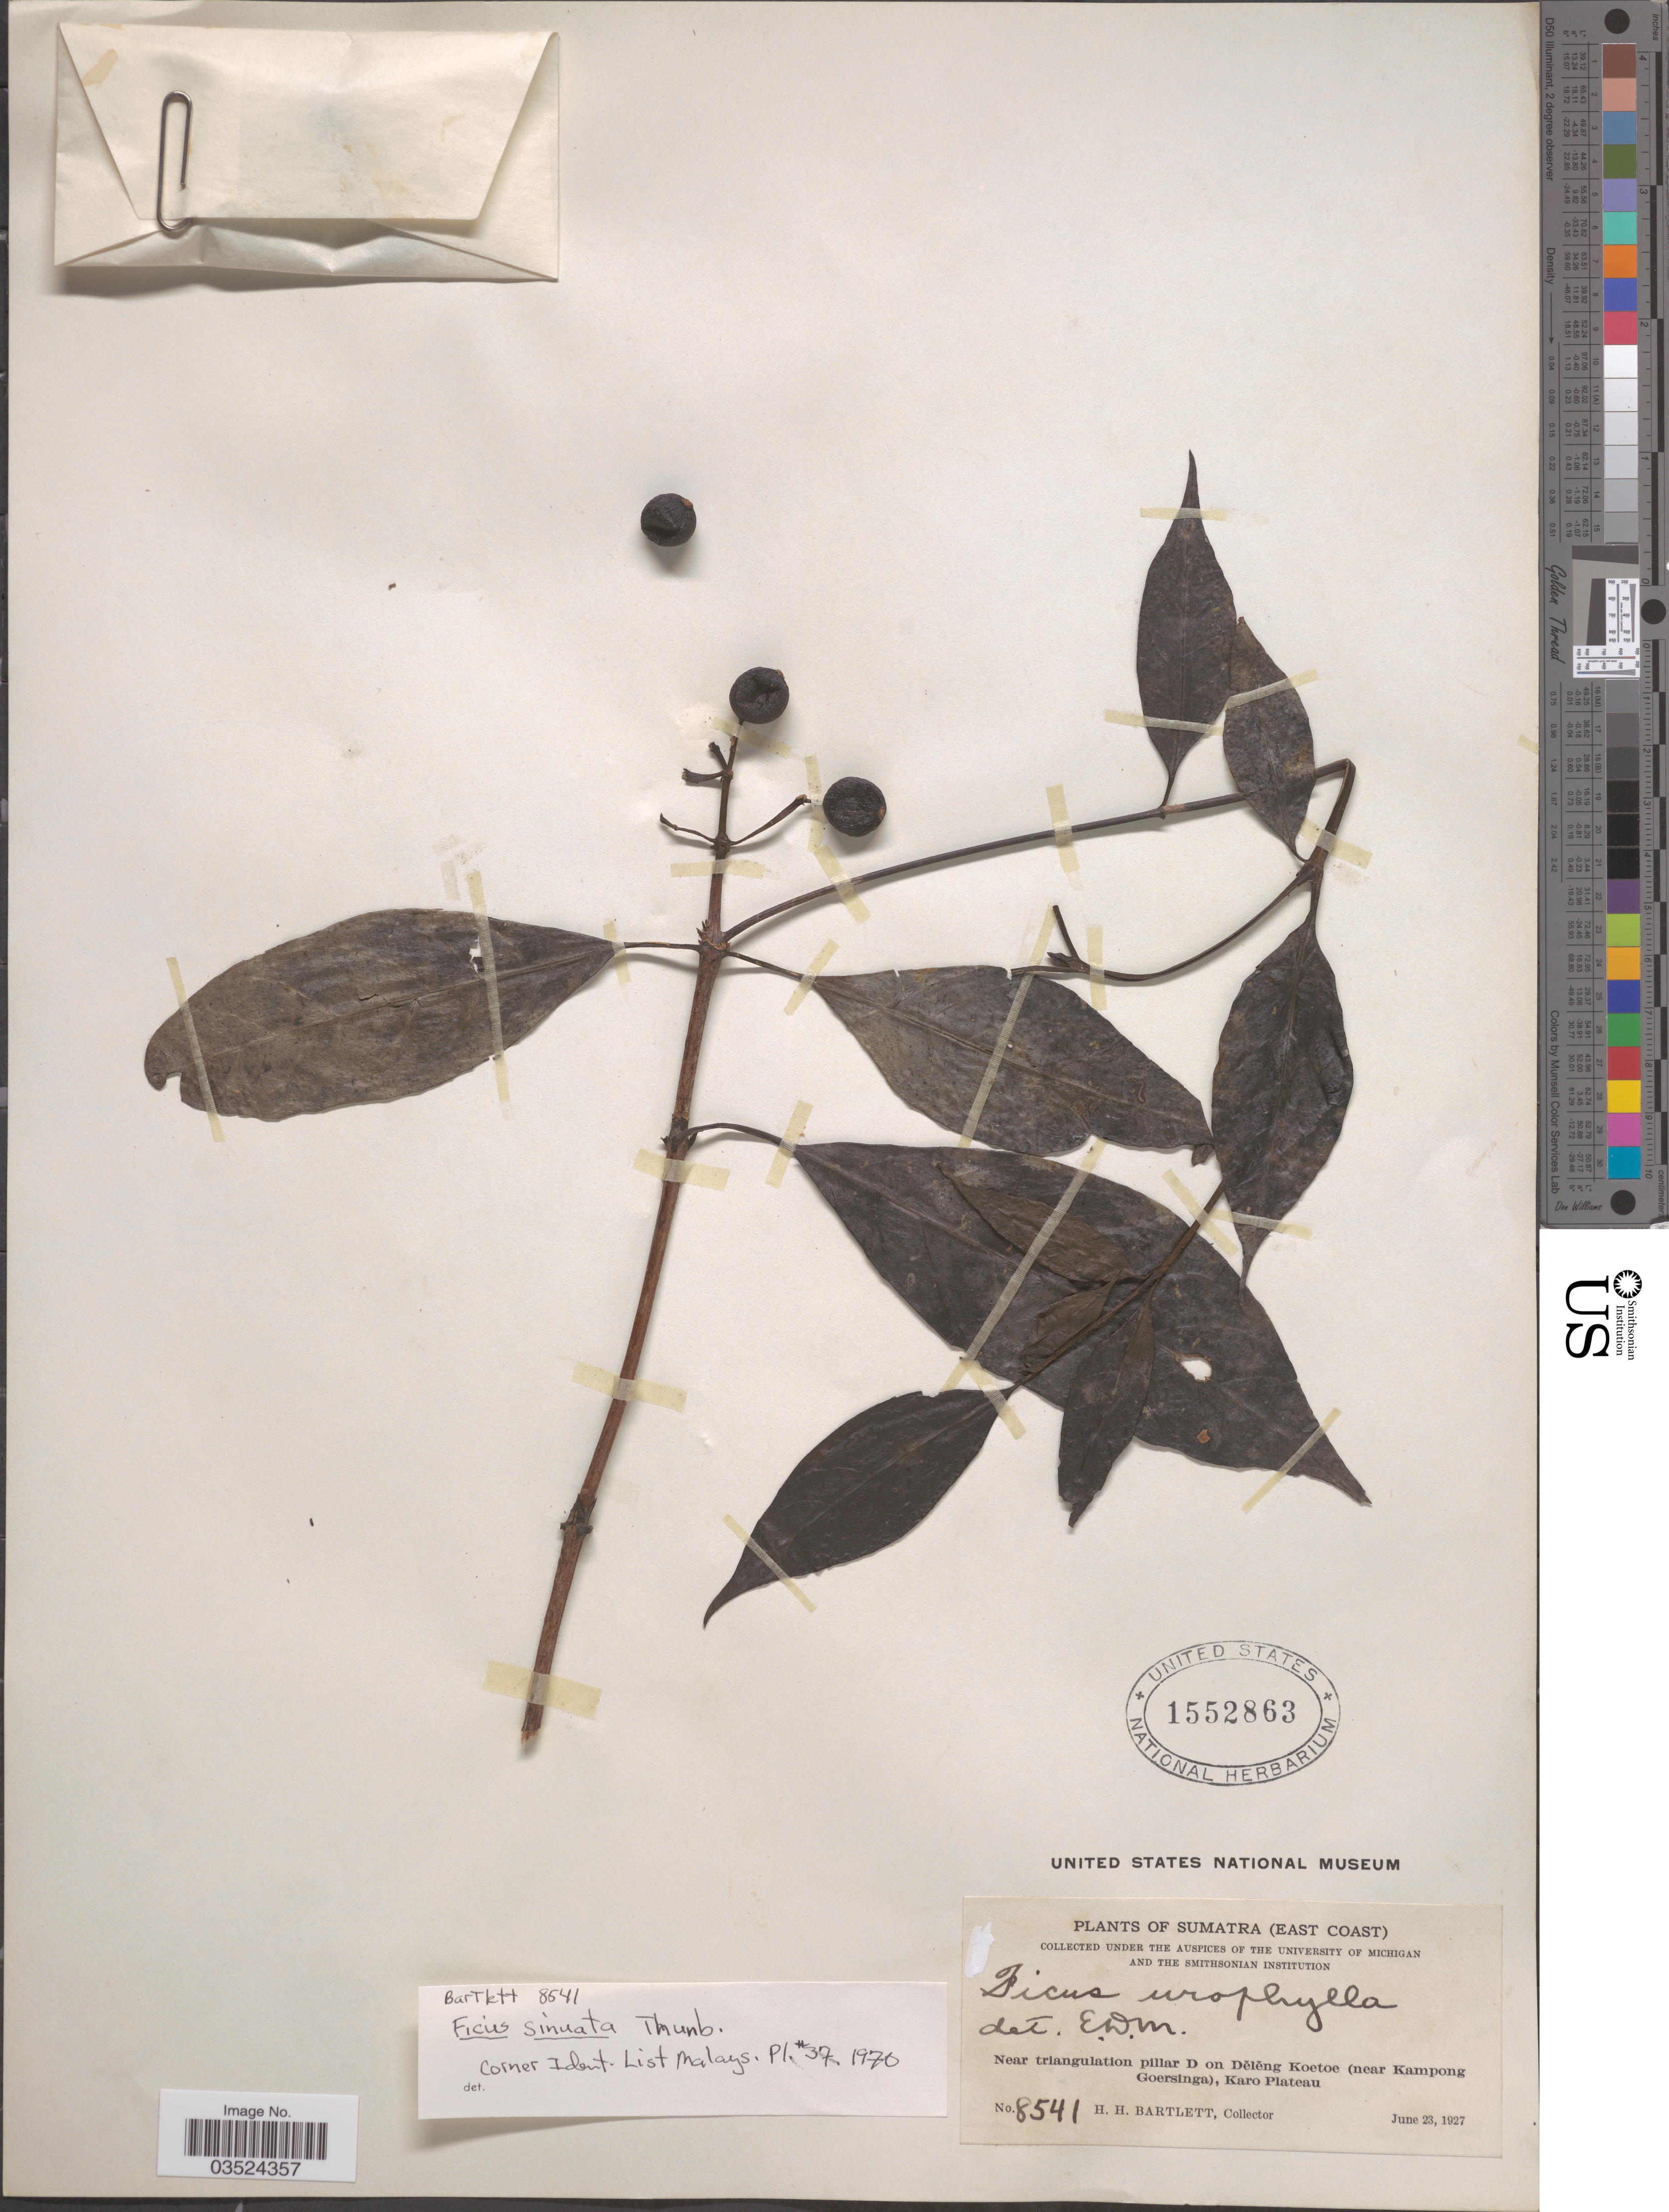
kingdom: Plantae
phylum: Tracheophyta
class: Magnoliopsida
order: Rosales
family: Moraceae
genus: Ficus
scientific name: Ficus sinuata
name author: Thunb.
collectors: H. H. Bartlett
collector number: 8541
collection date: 1927-06-23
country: Indonesia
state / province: Sumatra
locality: Sumatra (East Coast). Near triangulation pillar D on Dělěng Koetoe (near Kampong Goersinga), Karo Plateau.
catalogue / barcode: US 1552863